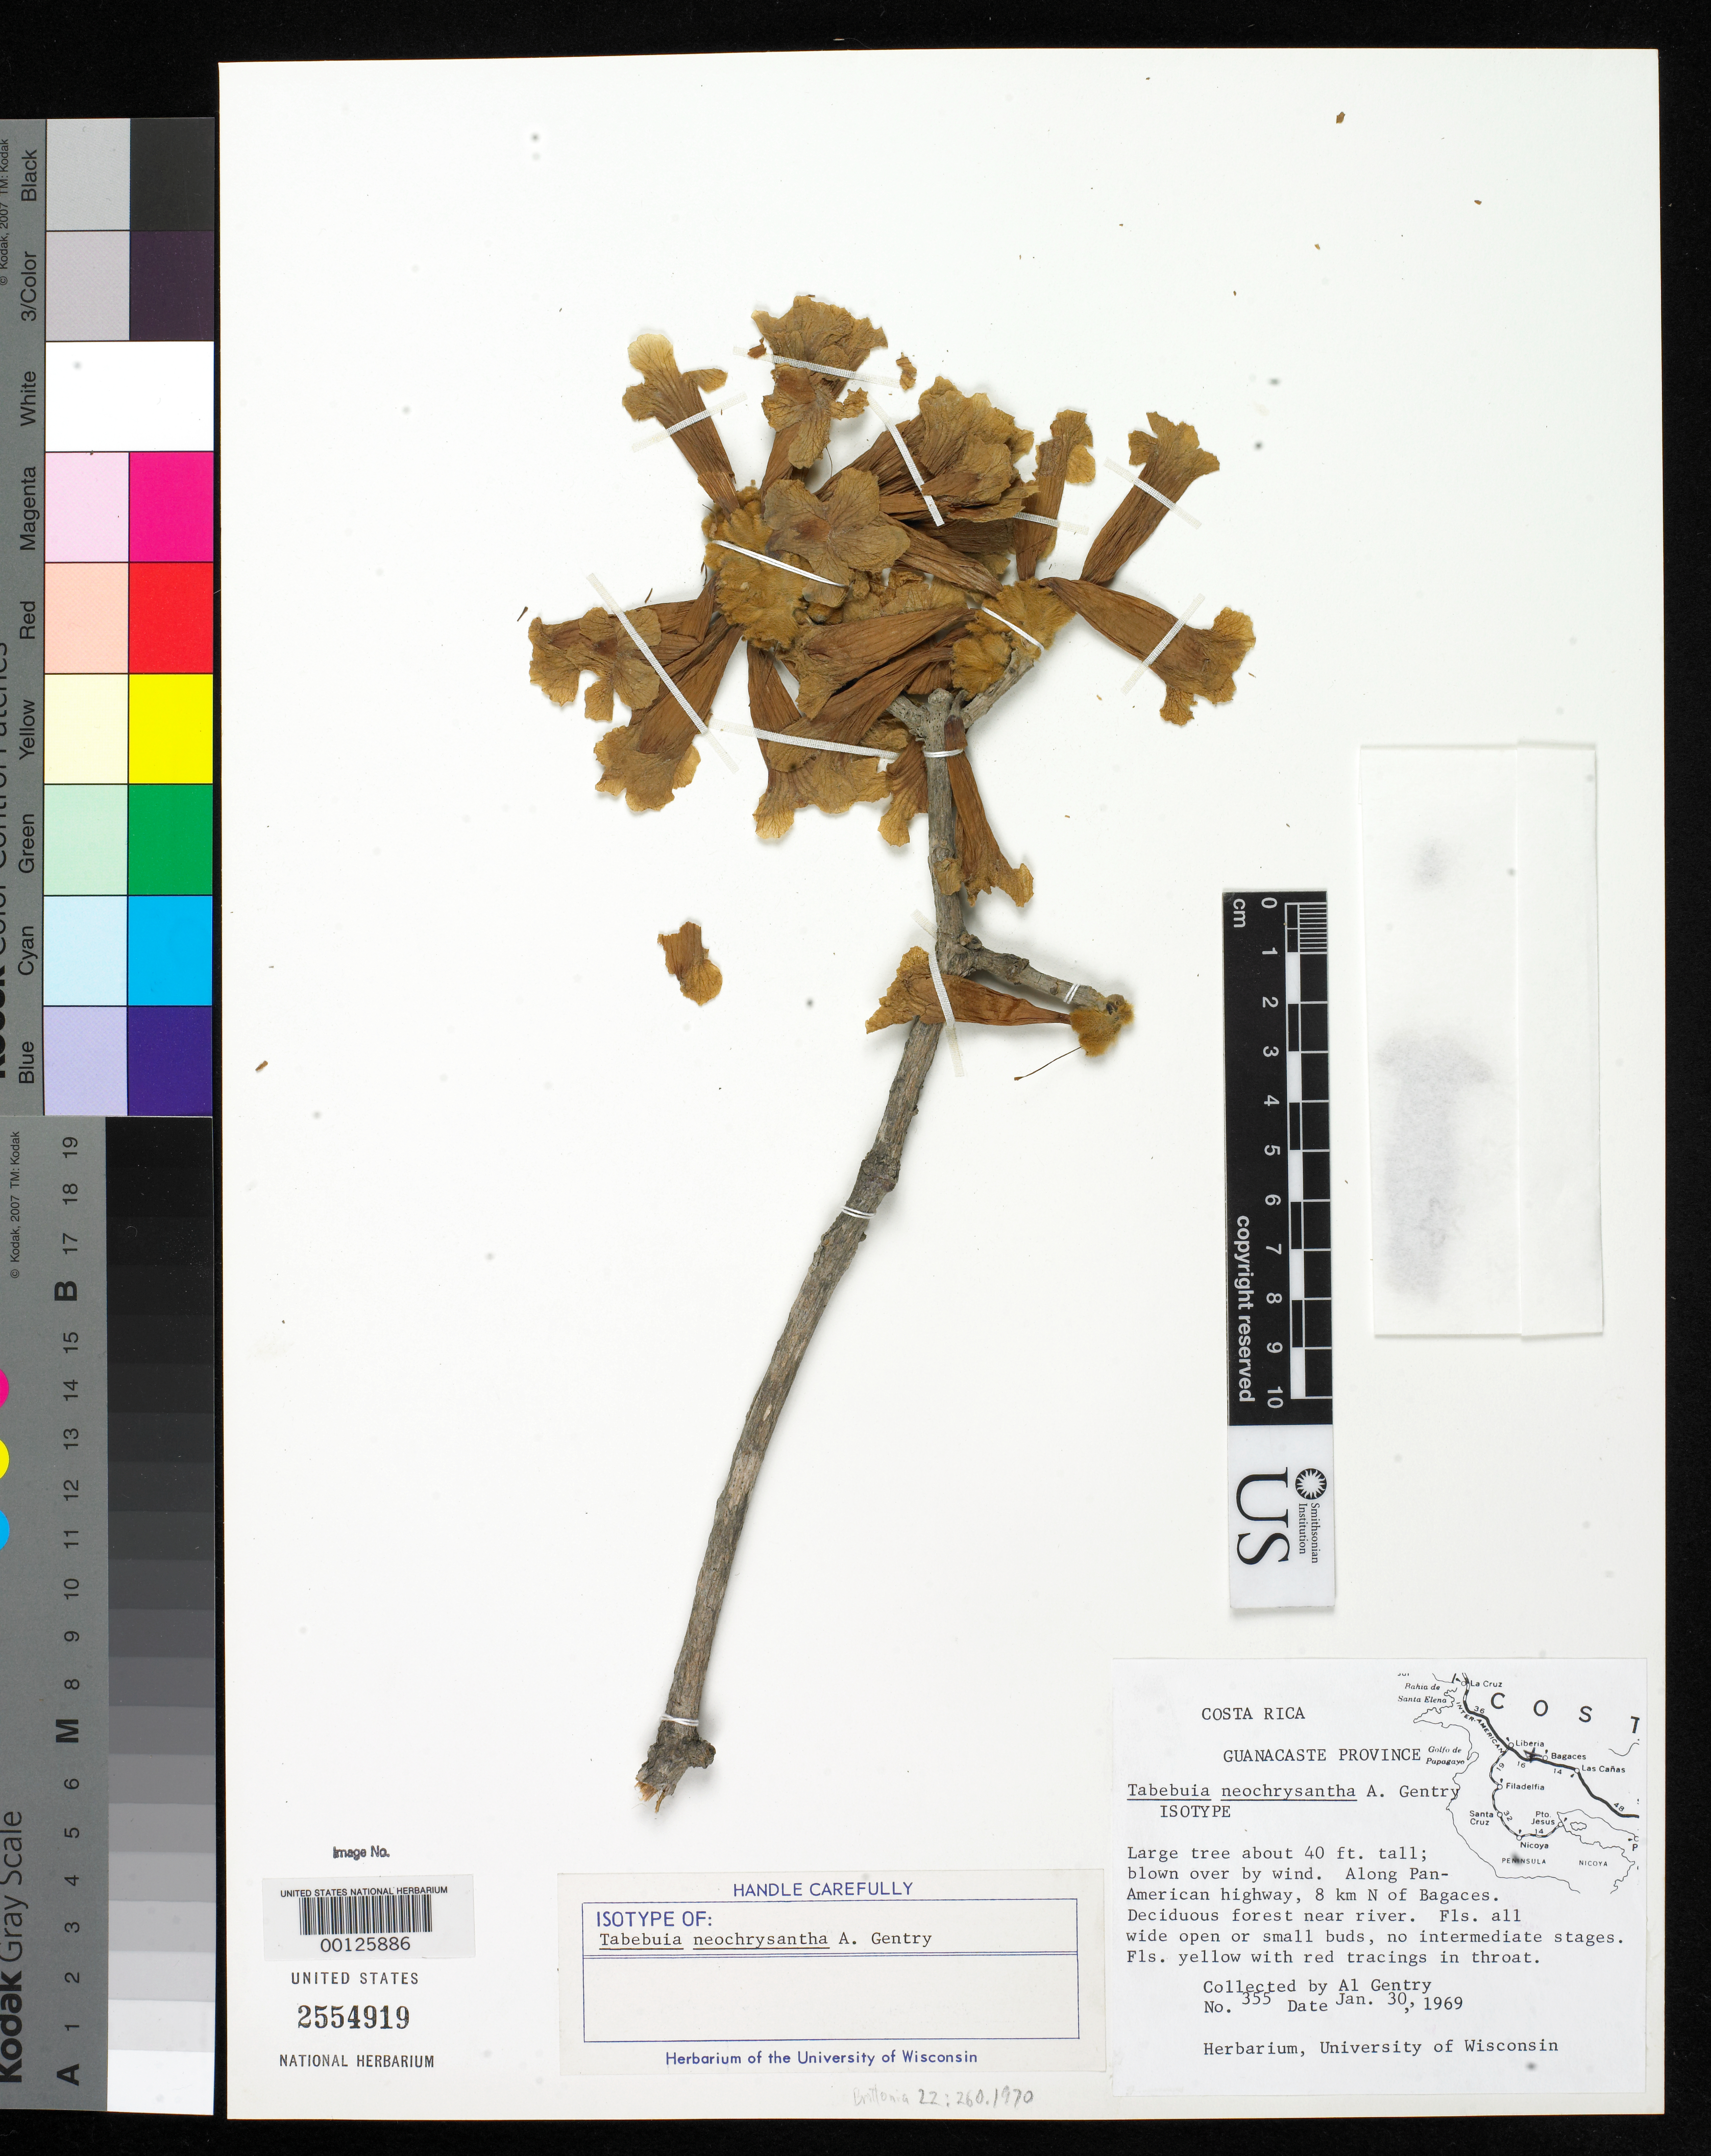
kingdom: Plantae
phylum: Tracheophyta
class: Magnoliopsida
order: Lamiales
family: Bignoniaceae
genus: Tabebuia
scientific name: Tabebuia neochrysantha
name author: A.H. Gentry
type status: Isotype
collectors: A. H. Gentry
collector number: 355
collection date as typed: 30 Jan 1969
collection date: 1969-01-30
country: Costa Rica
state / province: Guanacaste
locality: N of Bagaces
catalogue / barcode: US 2554919